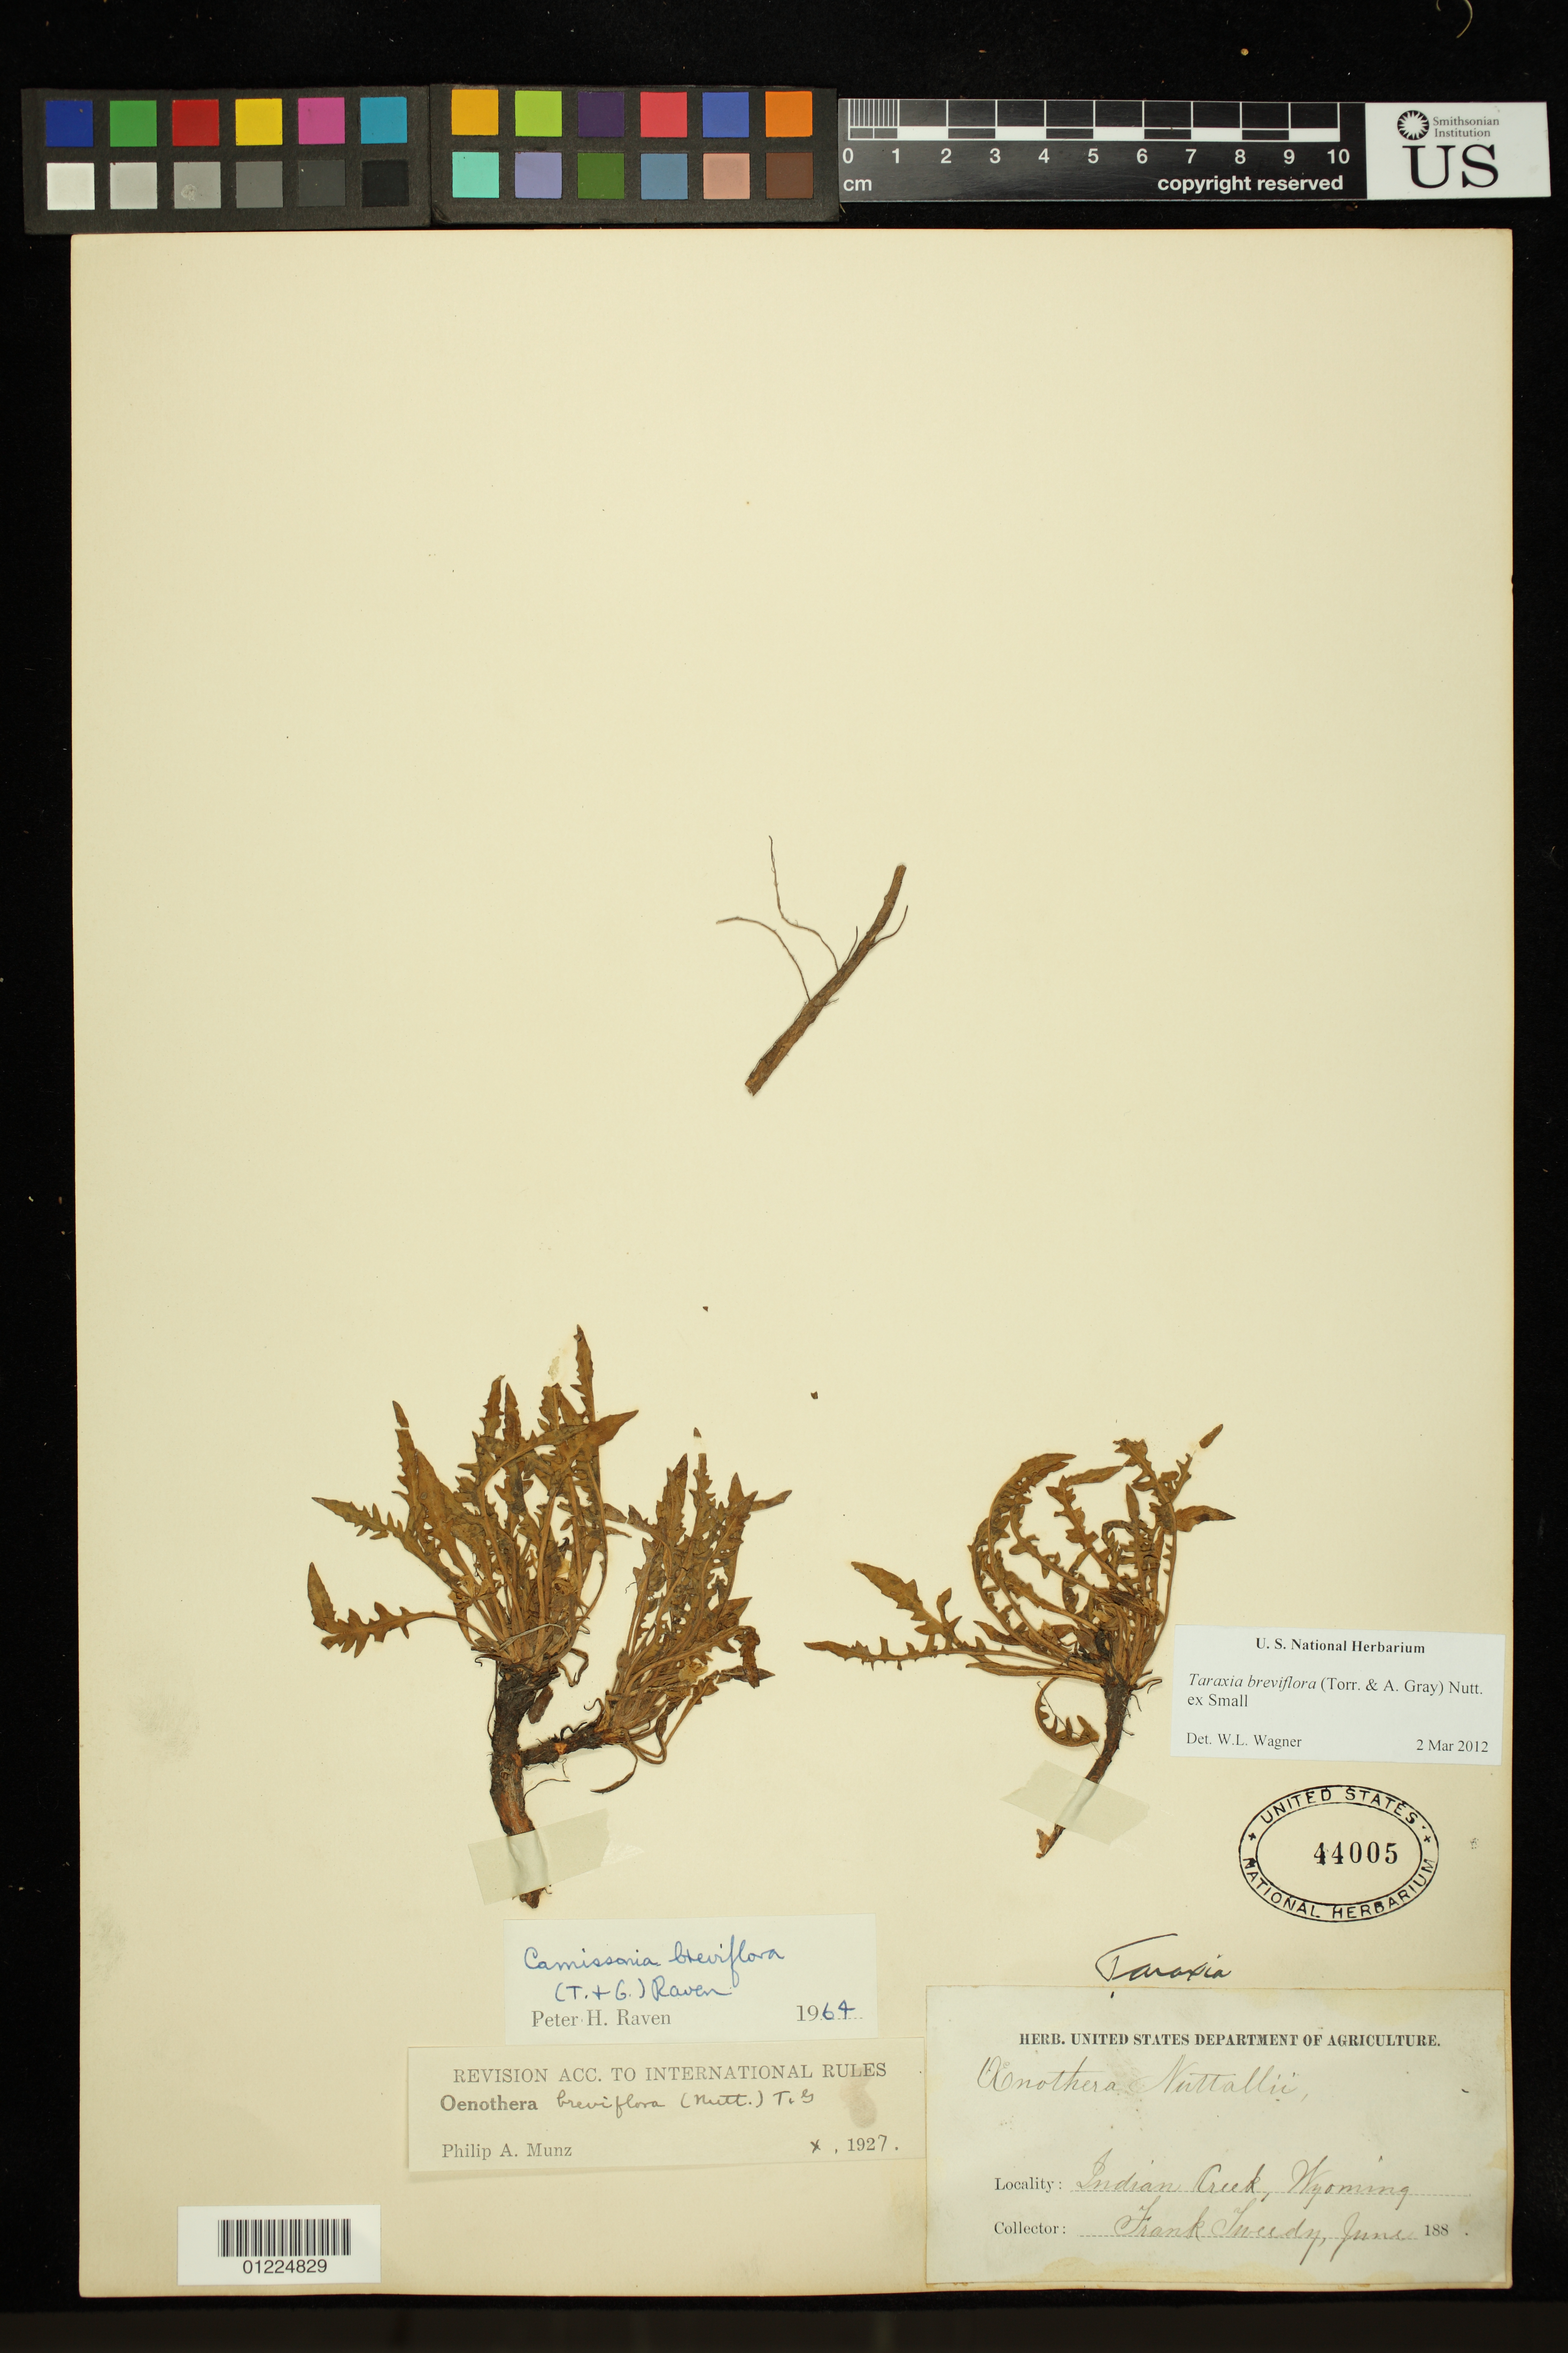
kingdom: Plantae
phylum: Tracheophyta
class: Magnoliopsida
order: Myrtales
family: Onagraceae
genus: Taraxia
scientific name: Taraxia breviflora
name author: (Torr. & A. Gray) Nutt. ex Small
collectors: F. Tweedy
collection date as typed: Jun 188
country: United States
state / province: Wyoming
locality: Indian Creek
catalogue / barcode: US 44005